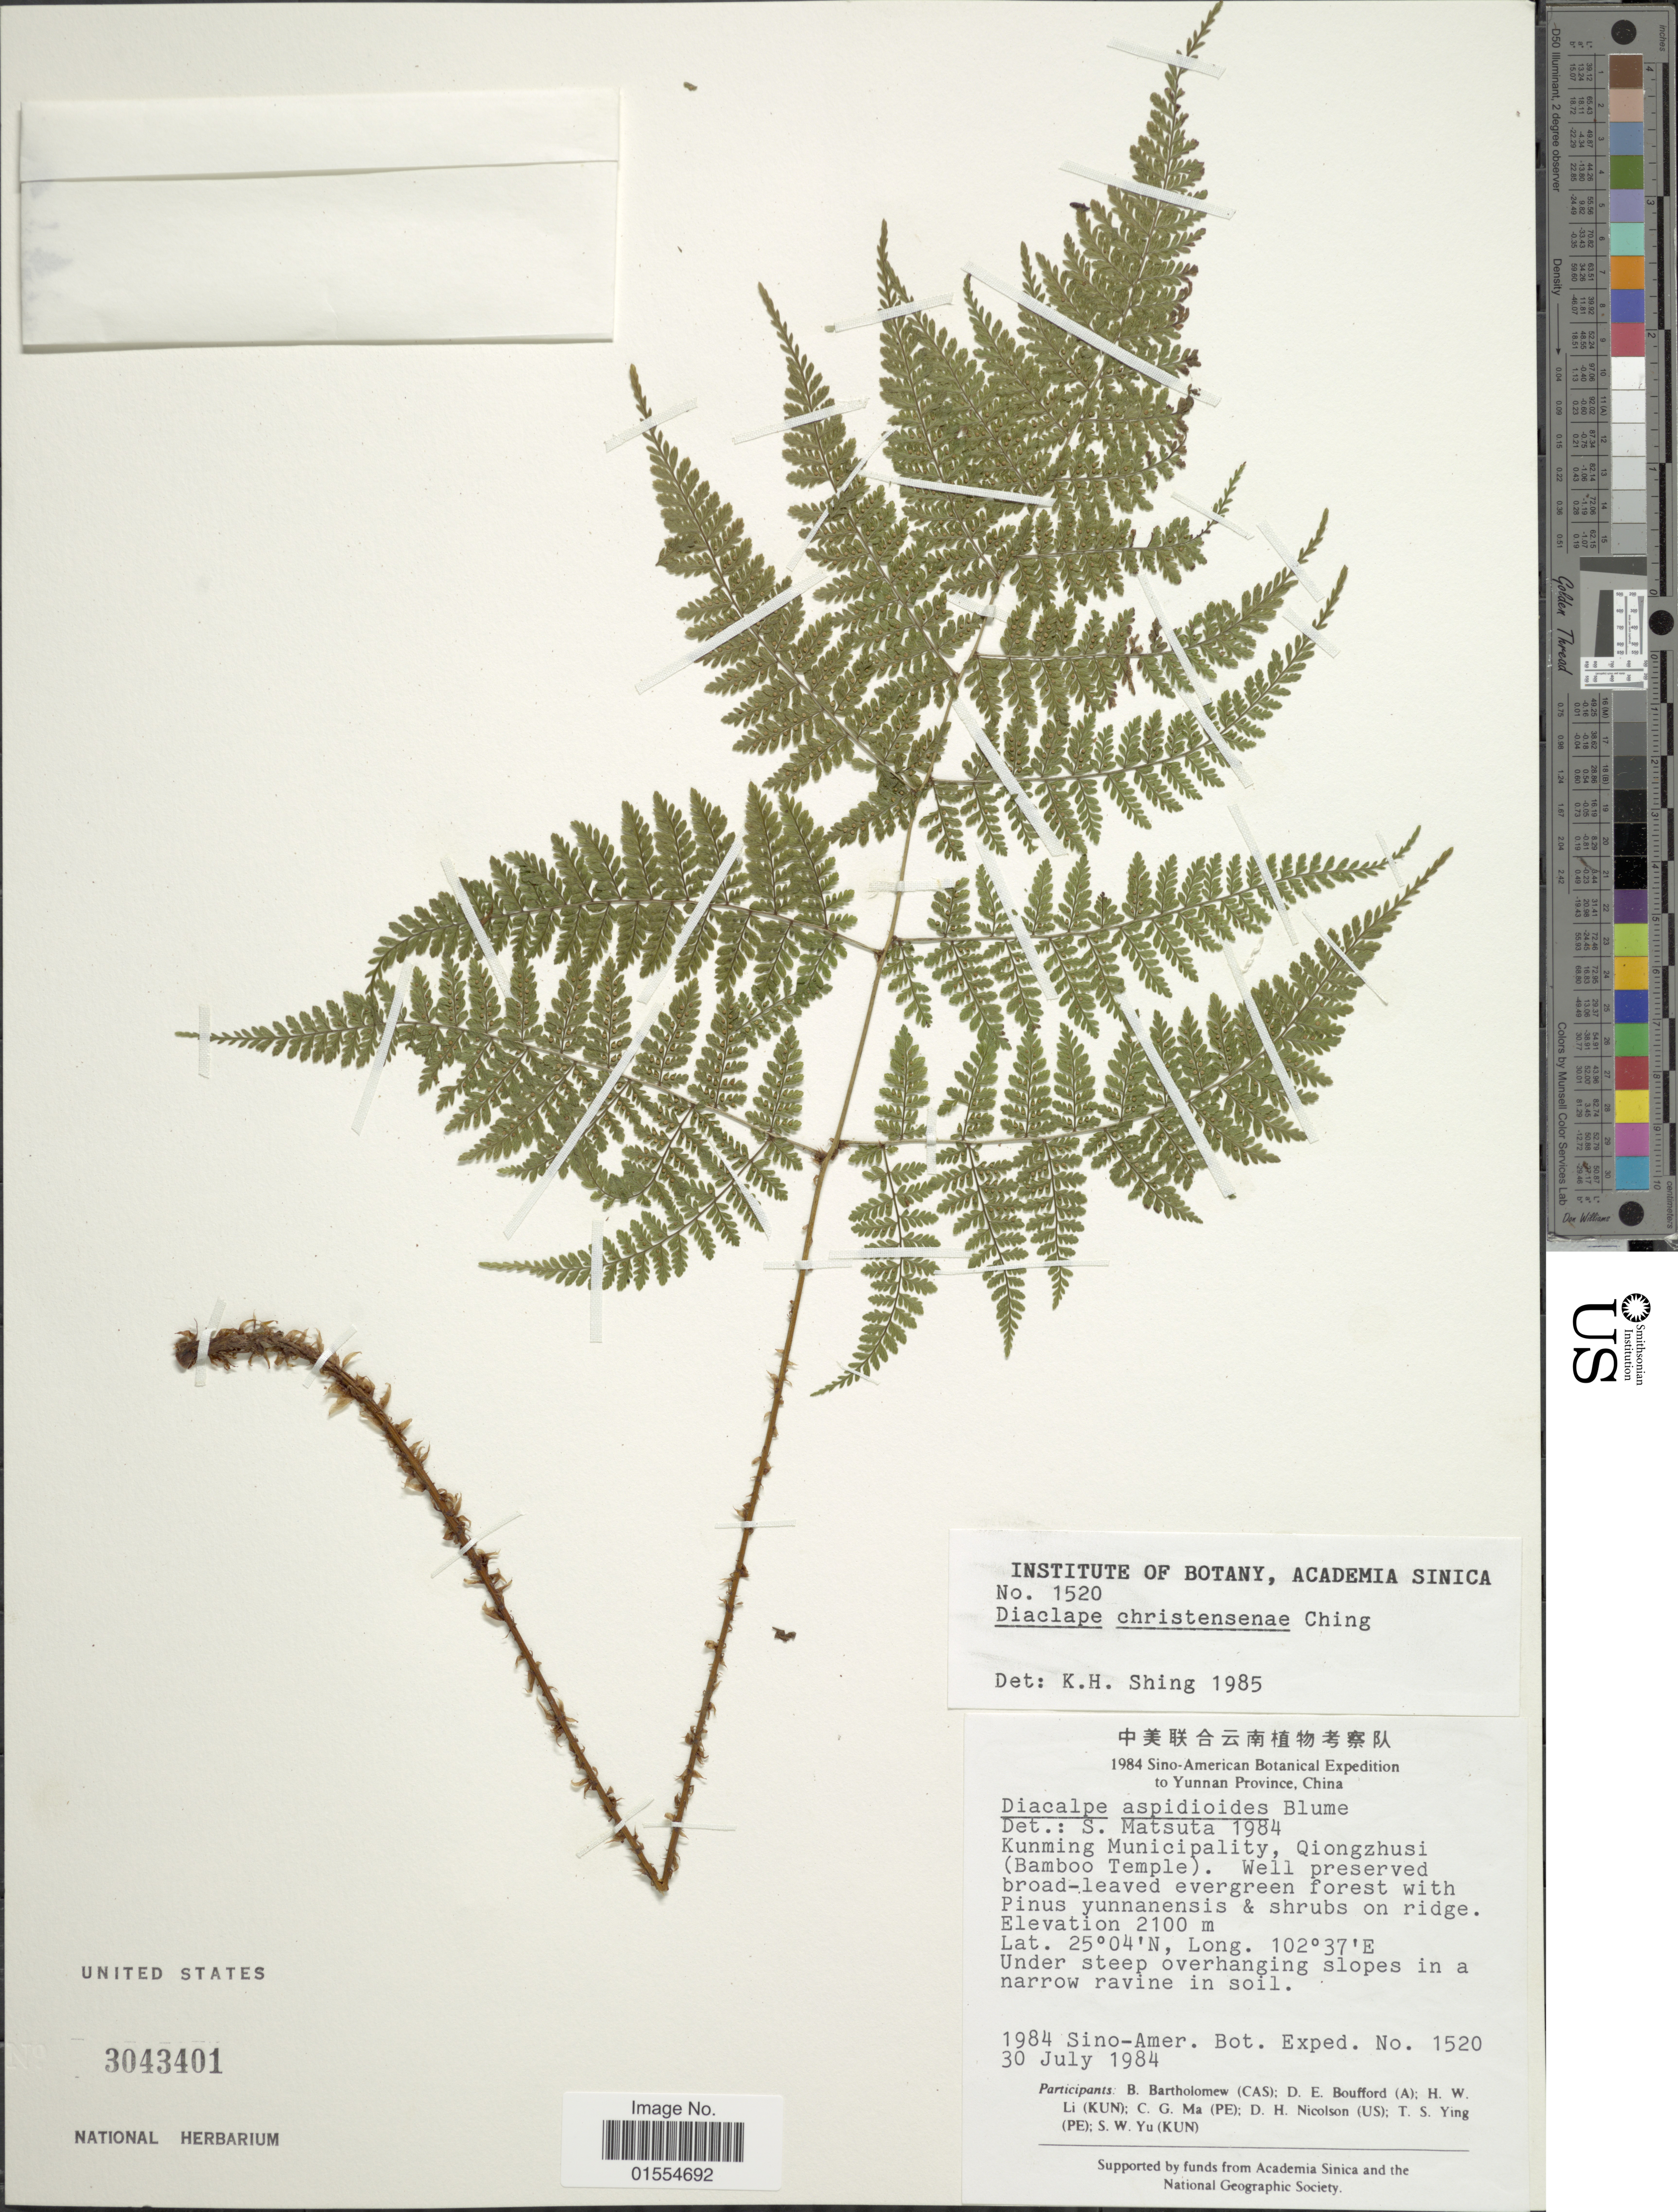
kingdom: Plantae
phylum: Tracheophyta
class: Polypodiopsida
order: Polypodiales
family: Dryopteridaceae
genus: Dryopteris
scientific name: Dryopteris pseudocaenopteris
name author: (Kunze) Li Bing Zhang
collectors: Sino-Amer. Bot. Exped. 1984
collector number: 1520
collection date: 1984-07-30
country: China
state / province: Yunnan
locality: Yunnan Province, China, Kunming Municipality, Qiongzhusi (Bamboo Temple)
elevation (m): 2100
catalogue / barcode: US 3043401